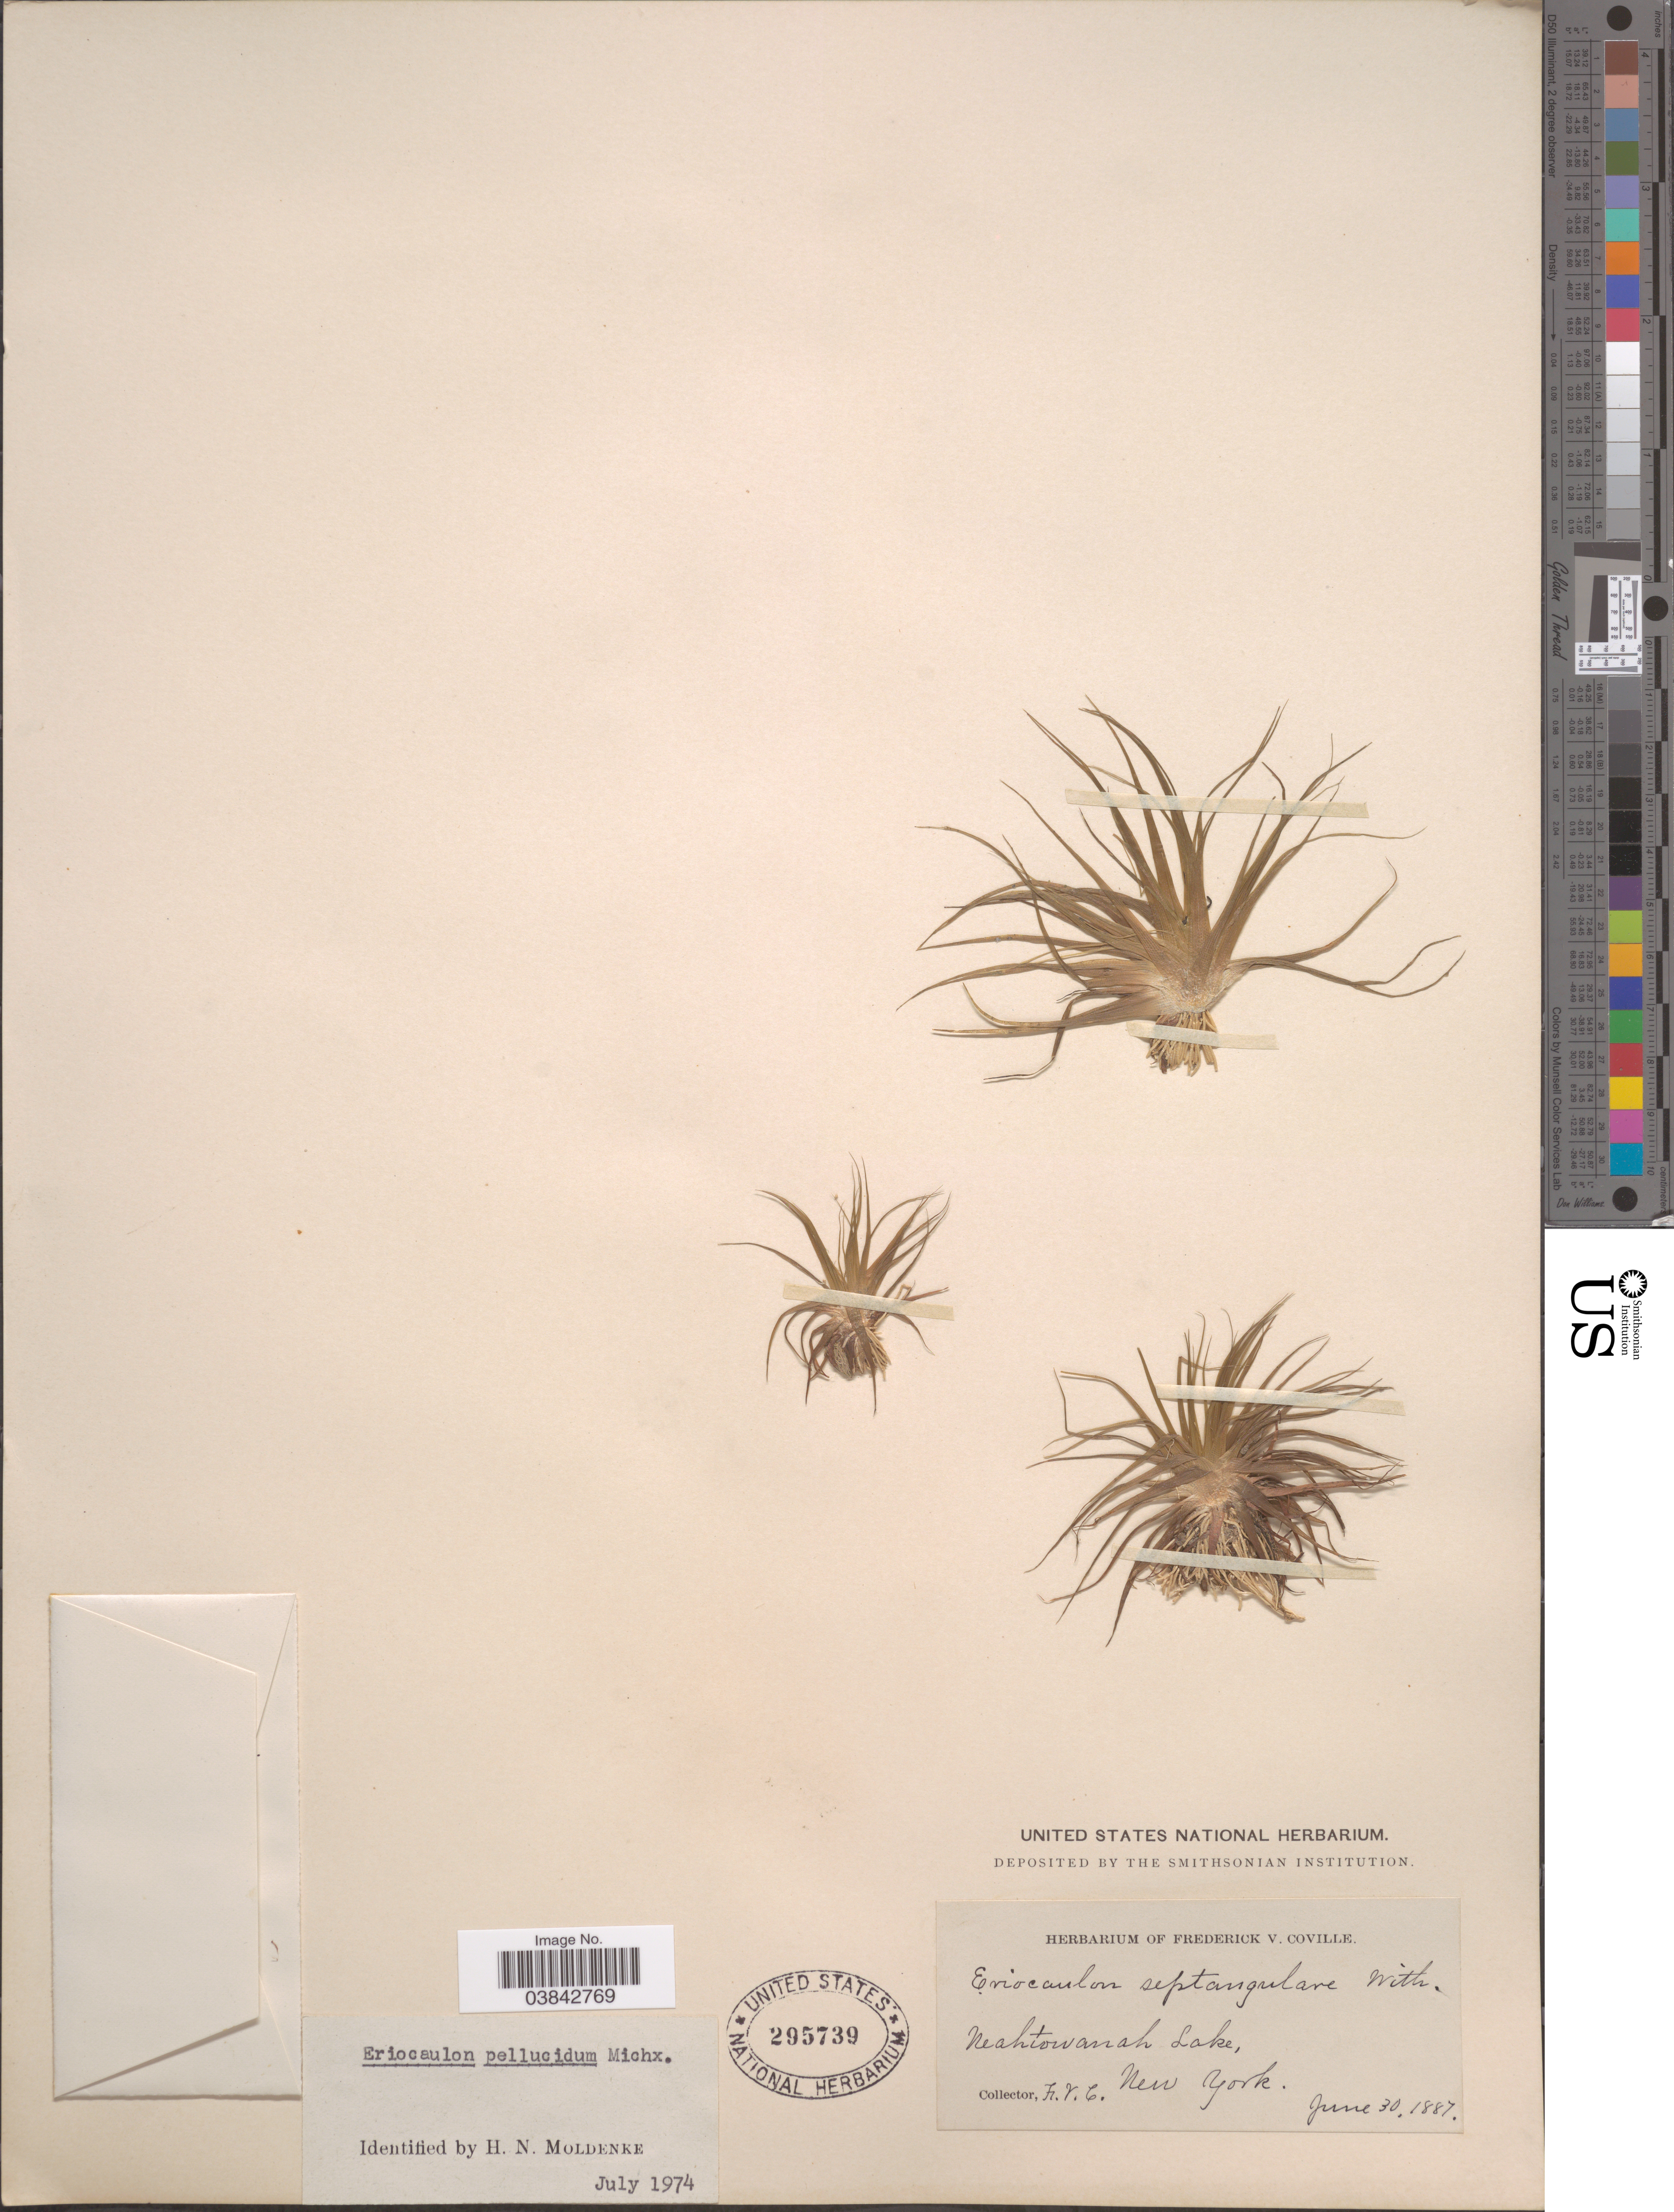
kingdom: Plantae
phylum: Tracheophyta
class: Liliopsida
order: Poales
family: Eriocaulaceae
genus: Eriocaulon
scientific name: Eriocaulon aquaticum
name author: (Hill) Druce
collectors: F. V. Coville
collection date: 1887-06-30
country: United States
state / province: New York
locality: Neahtowanah Lake.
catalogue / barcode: US 295739